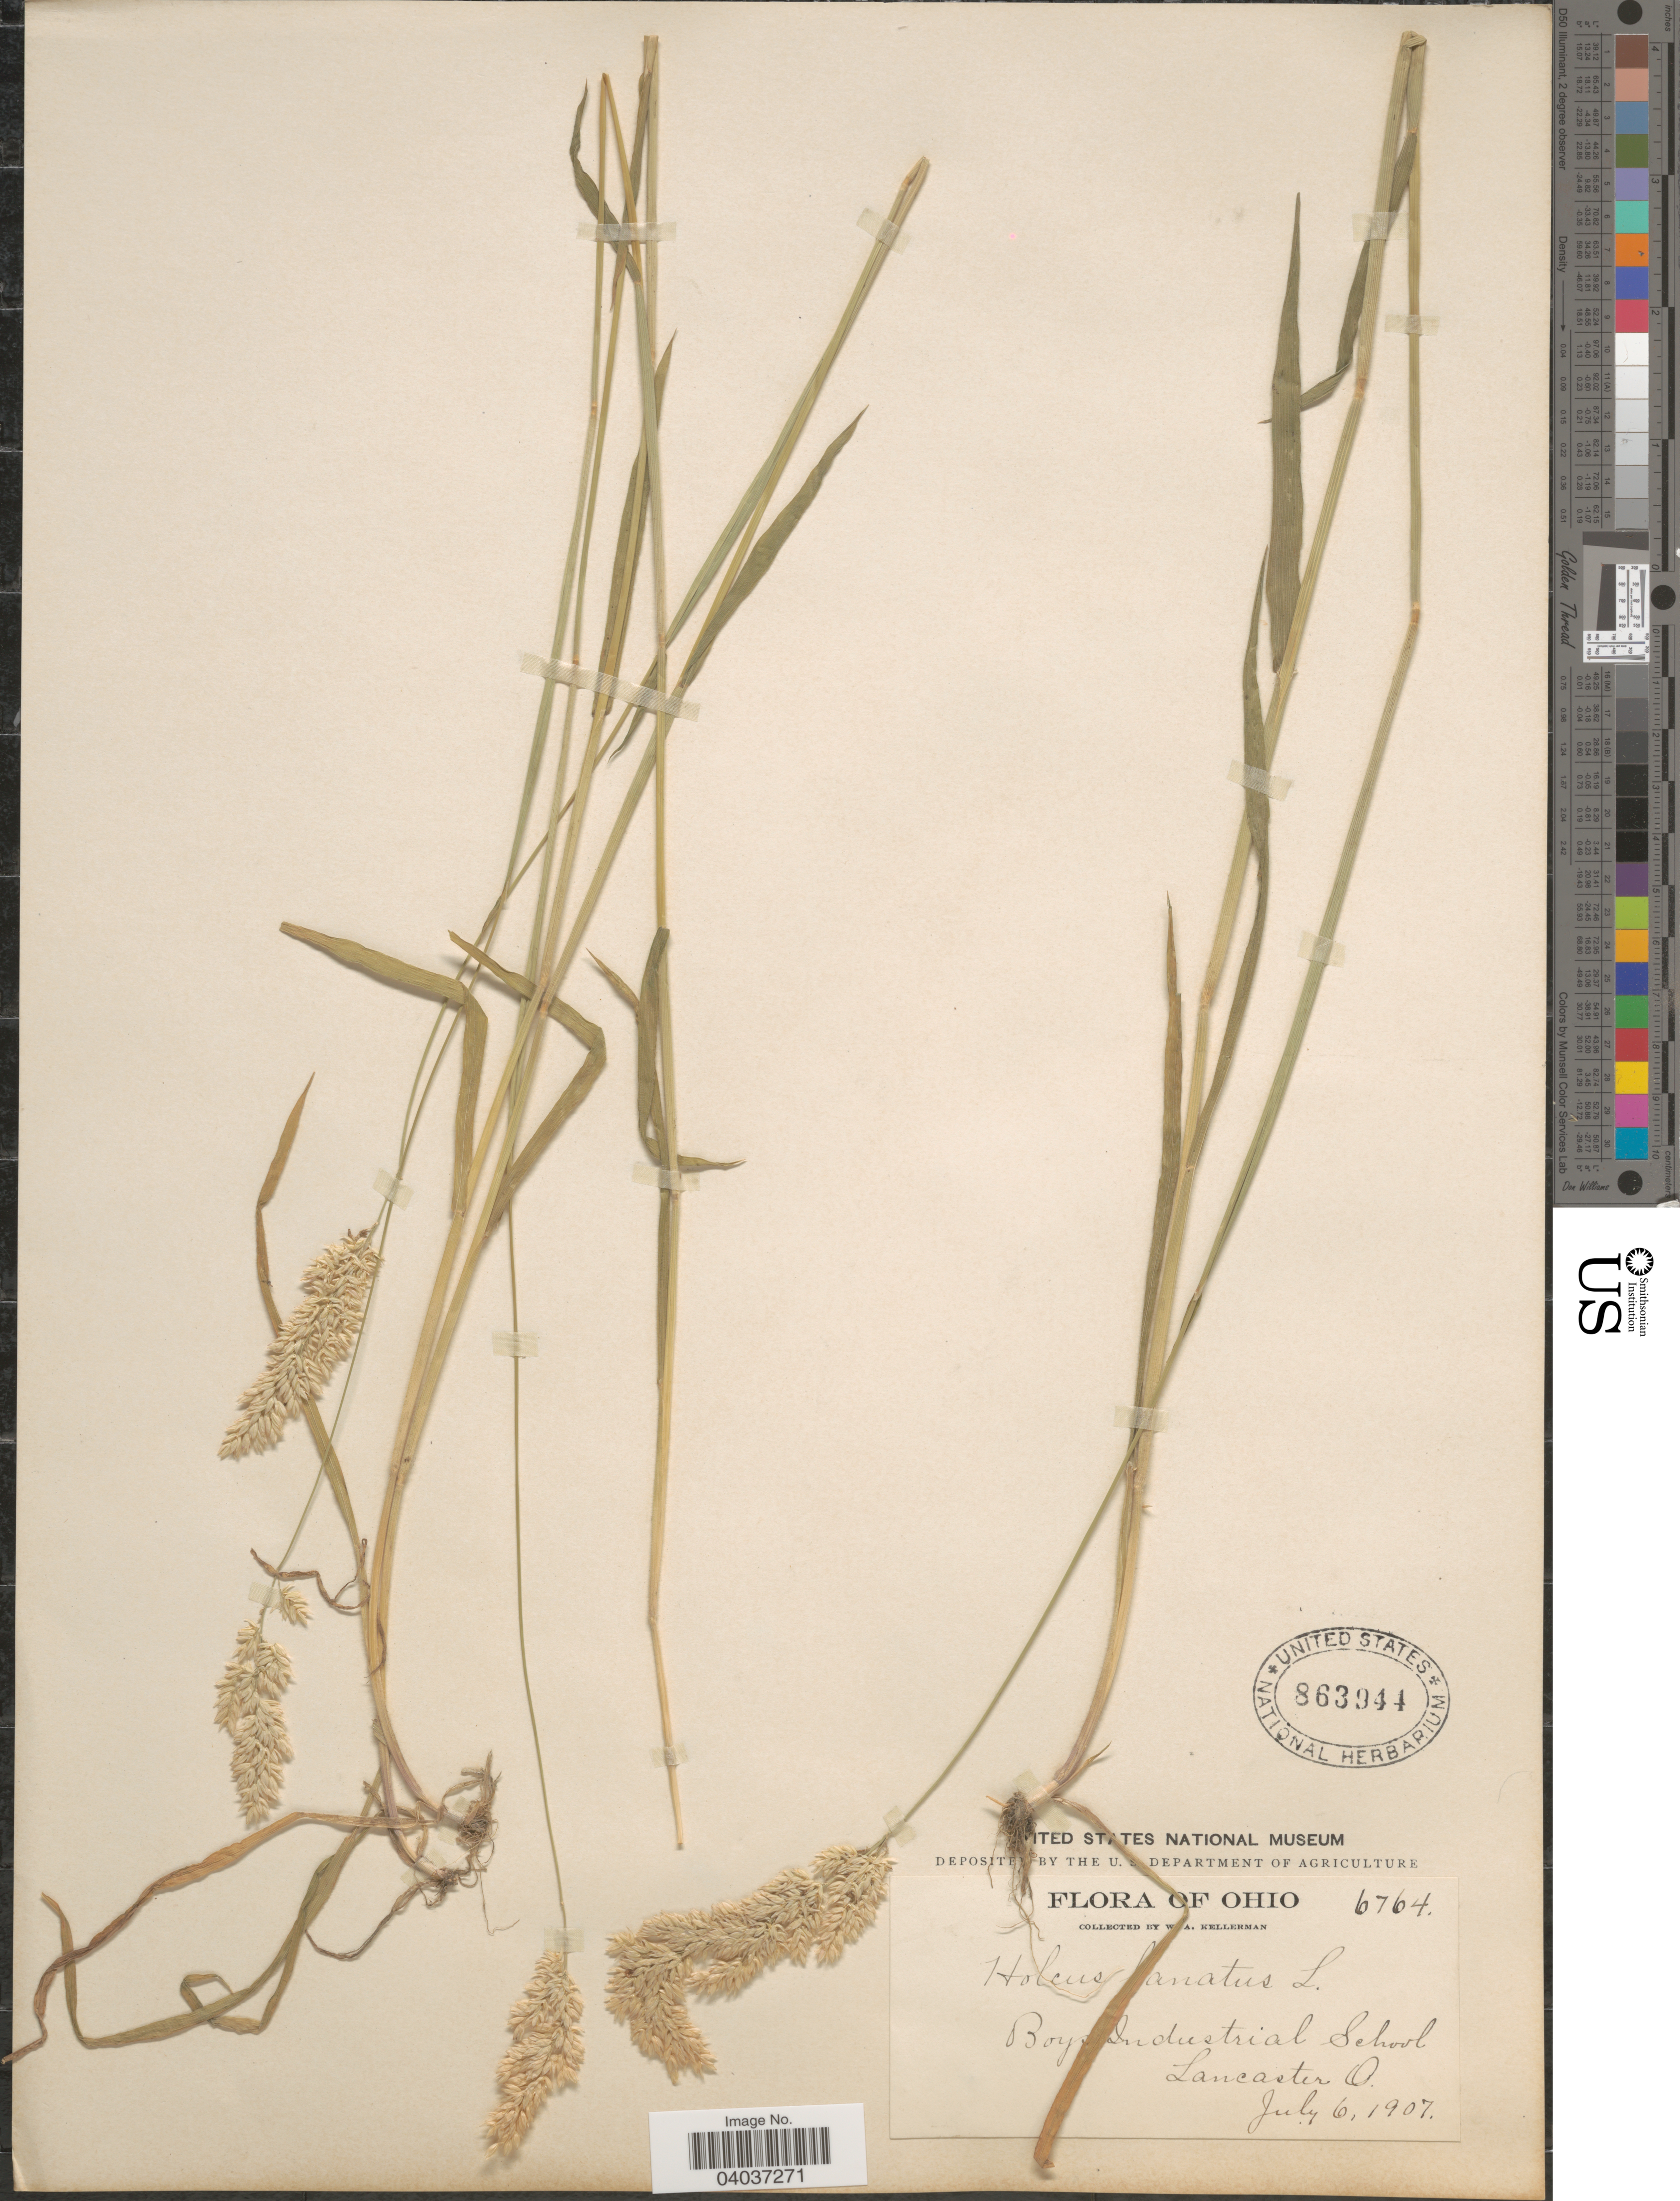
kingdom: Plantae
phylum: Tracheophyta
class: Liliopsida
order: Poales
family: Poaceae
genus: Holcus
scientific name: Holcus lanatus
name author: L.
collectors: W. Kellerman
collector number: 6764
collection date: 1907-07-06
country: United States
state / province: Ohio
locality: Boys Industrial School. Lancaster O.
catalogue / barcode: US 863944